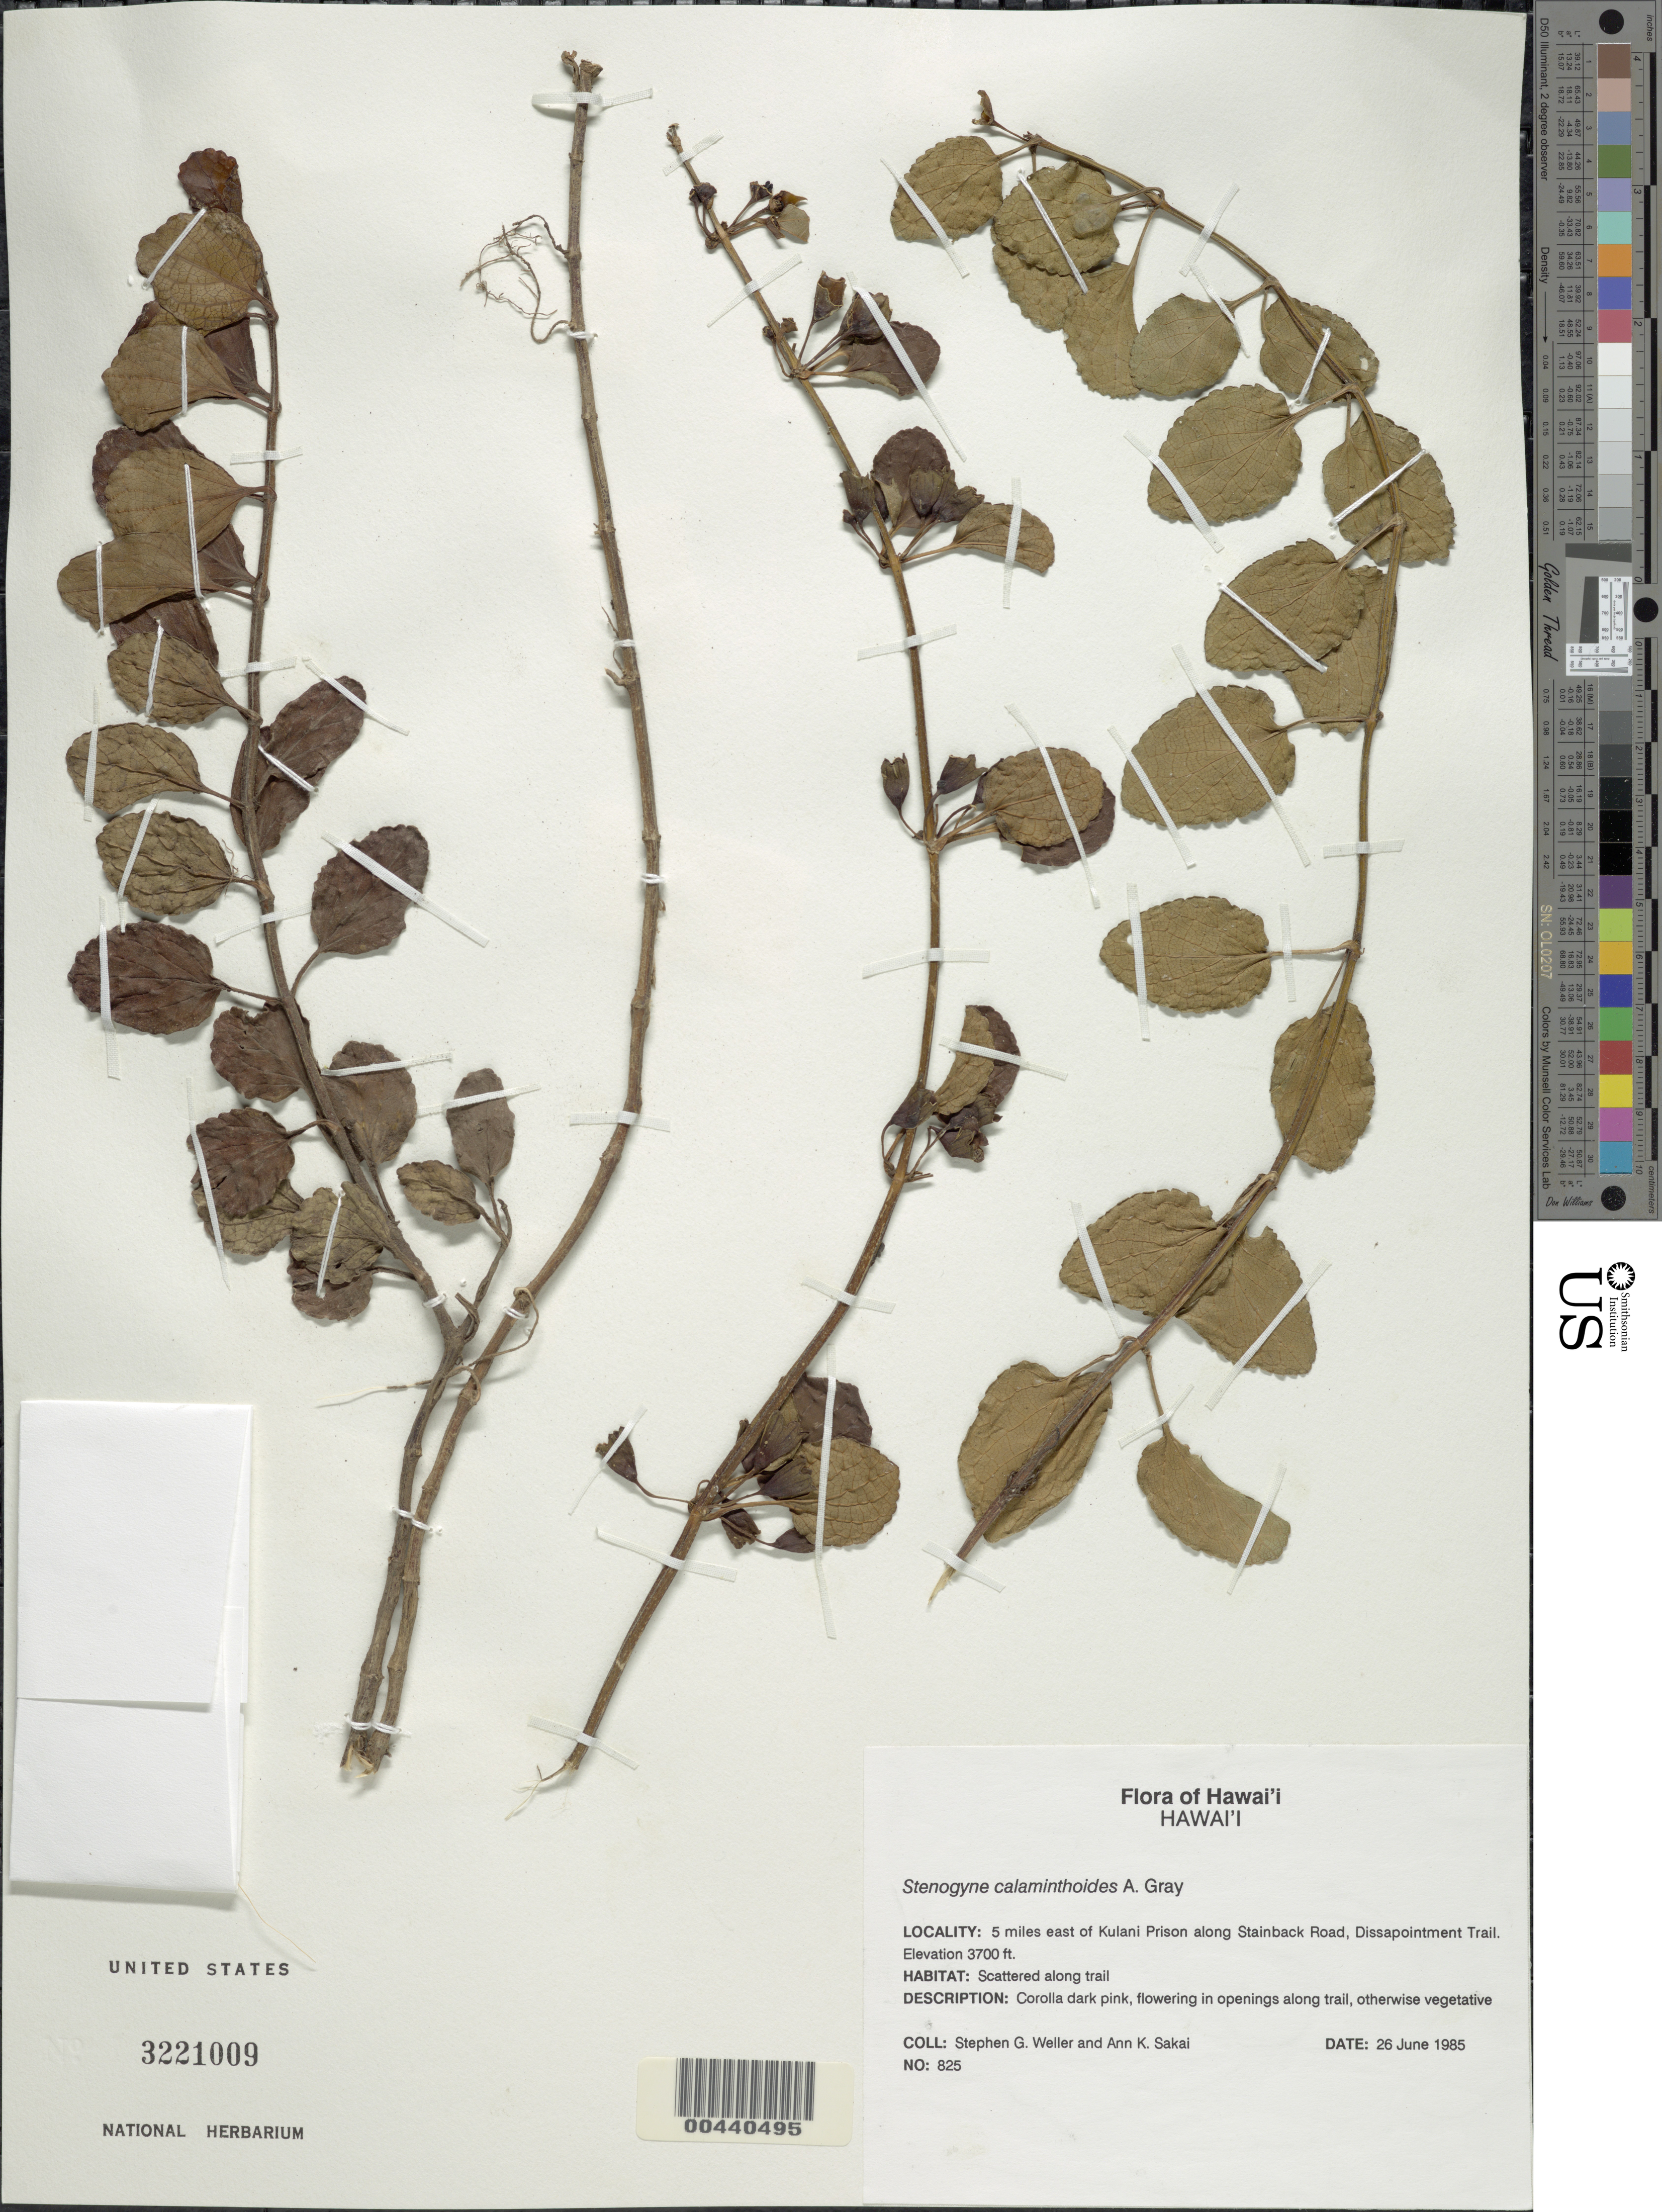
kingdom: Plantae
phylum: Tracheophyta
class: Magnoliopsida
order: Lamiales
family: Lamiaceae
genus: Stenogyne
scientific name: Stenogyne calaminthoides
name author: A. Gray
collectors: S. G. Weller & A. Sakai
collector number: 825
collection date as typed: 26 Jun 1985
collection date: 1985-06-26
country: United States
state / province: Hawaii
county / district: Hawaii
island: Hawaii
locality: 5 mi E of Kulani Prison along Stainback Road, Dissapointment Trail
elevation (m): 1128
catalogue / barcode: US 3221009